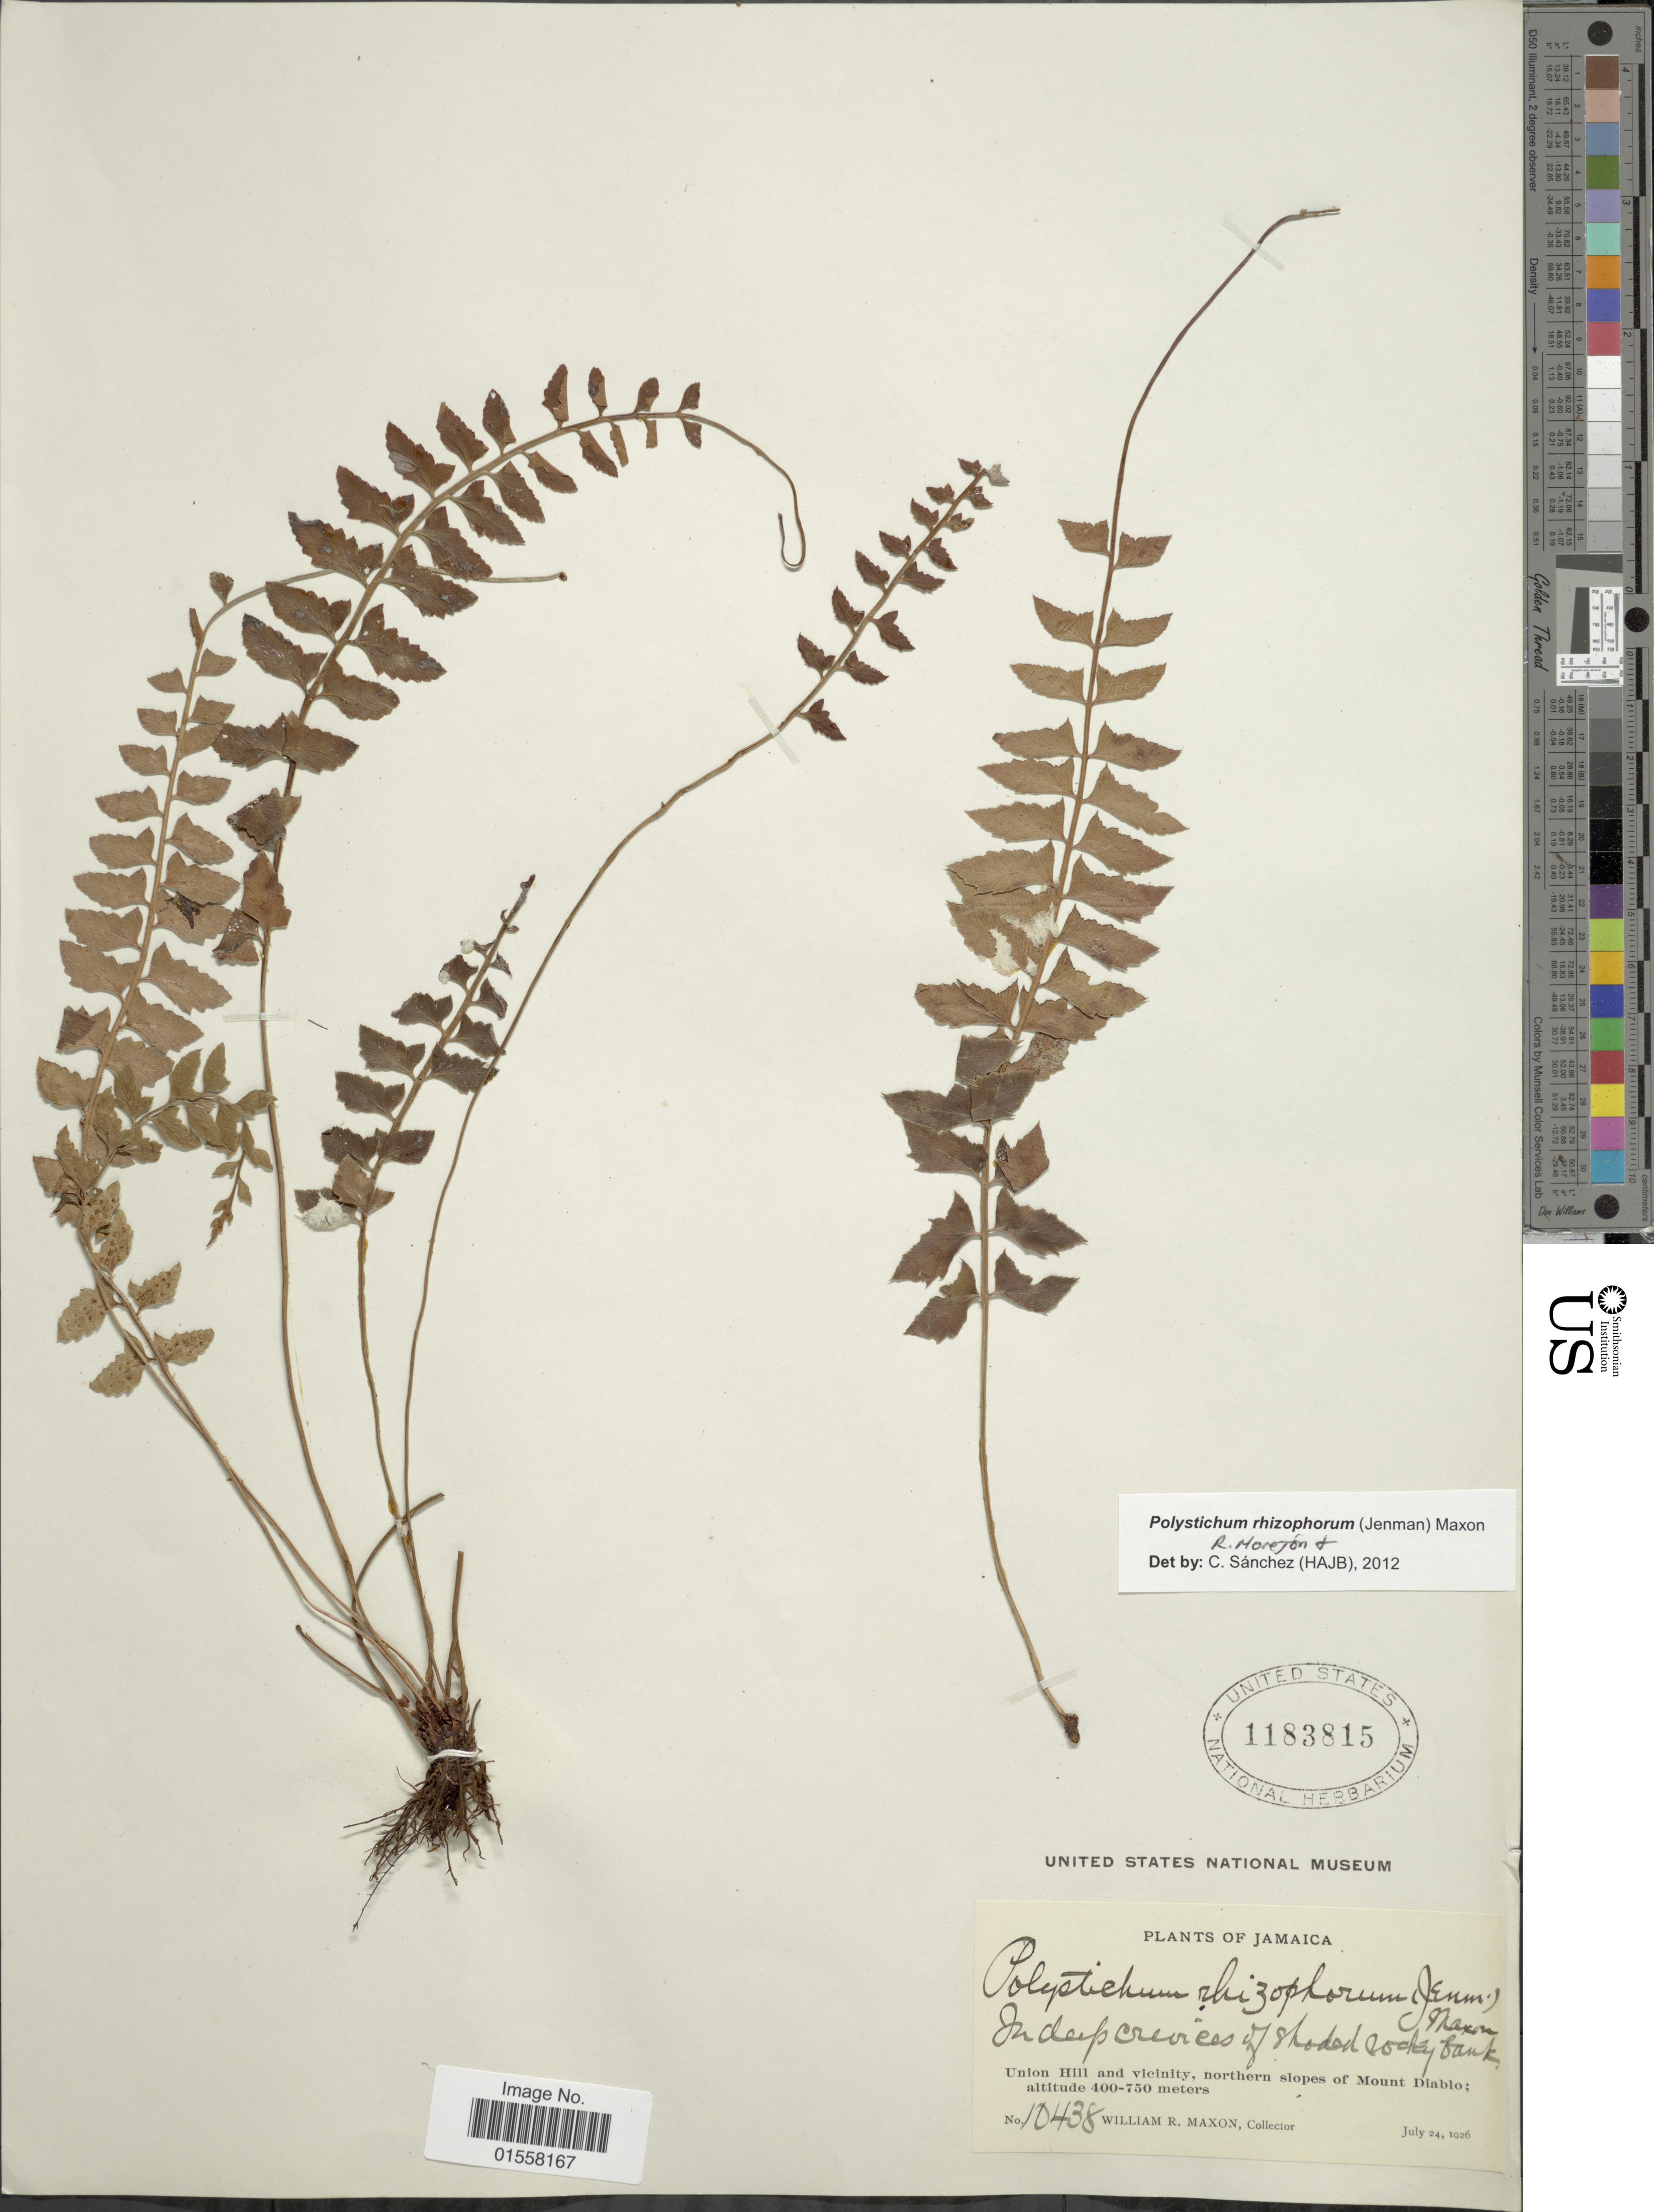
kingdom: Plantae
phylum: Tracheophyta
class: Polypodiopsida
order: Polypodiales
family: Dryopteridaceae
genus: Polystichum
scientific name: Polystichum rhizophorum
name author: (Jenman) Maxon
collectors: W. R. Maxon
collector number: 10438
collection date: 1926-07-24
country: Jamaica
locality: Jamaica, Union Hill and vicinity, northern slopes of Mount Diablo.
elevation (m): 400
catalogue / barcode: US 1183815